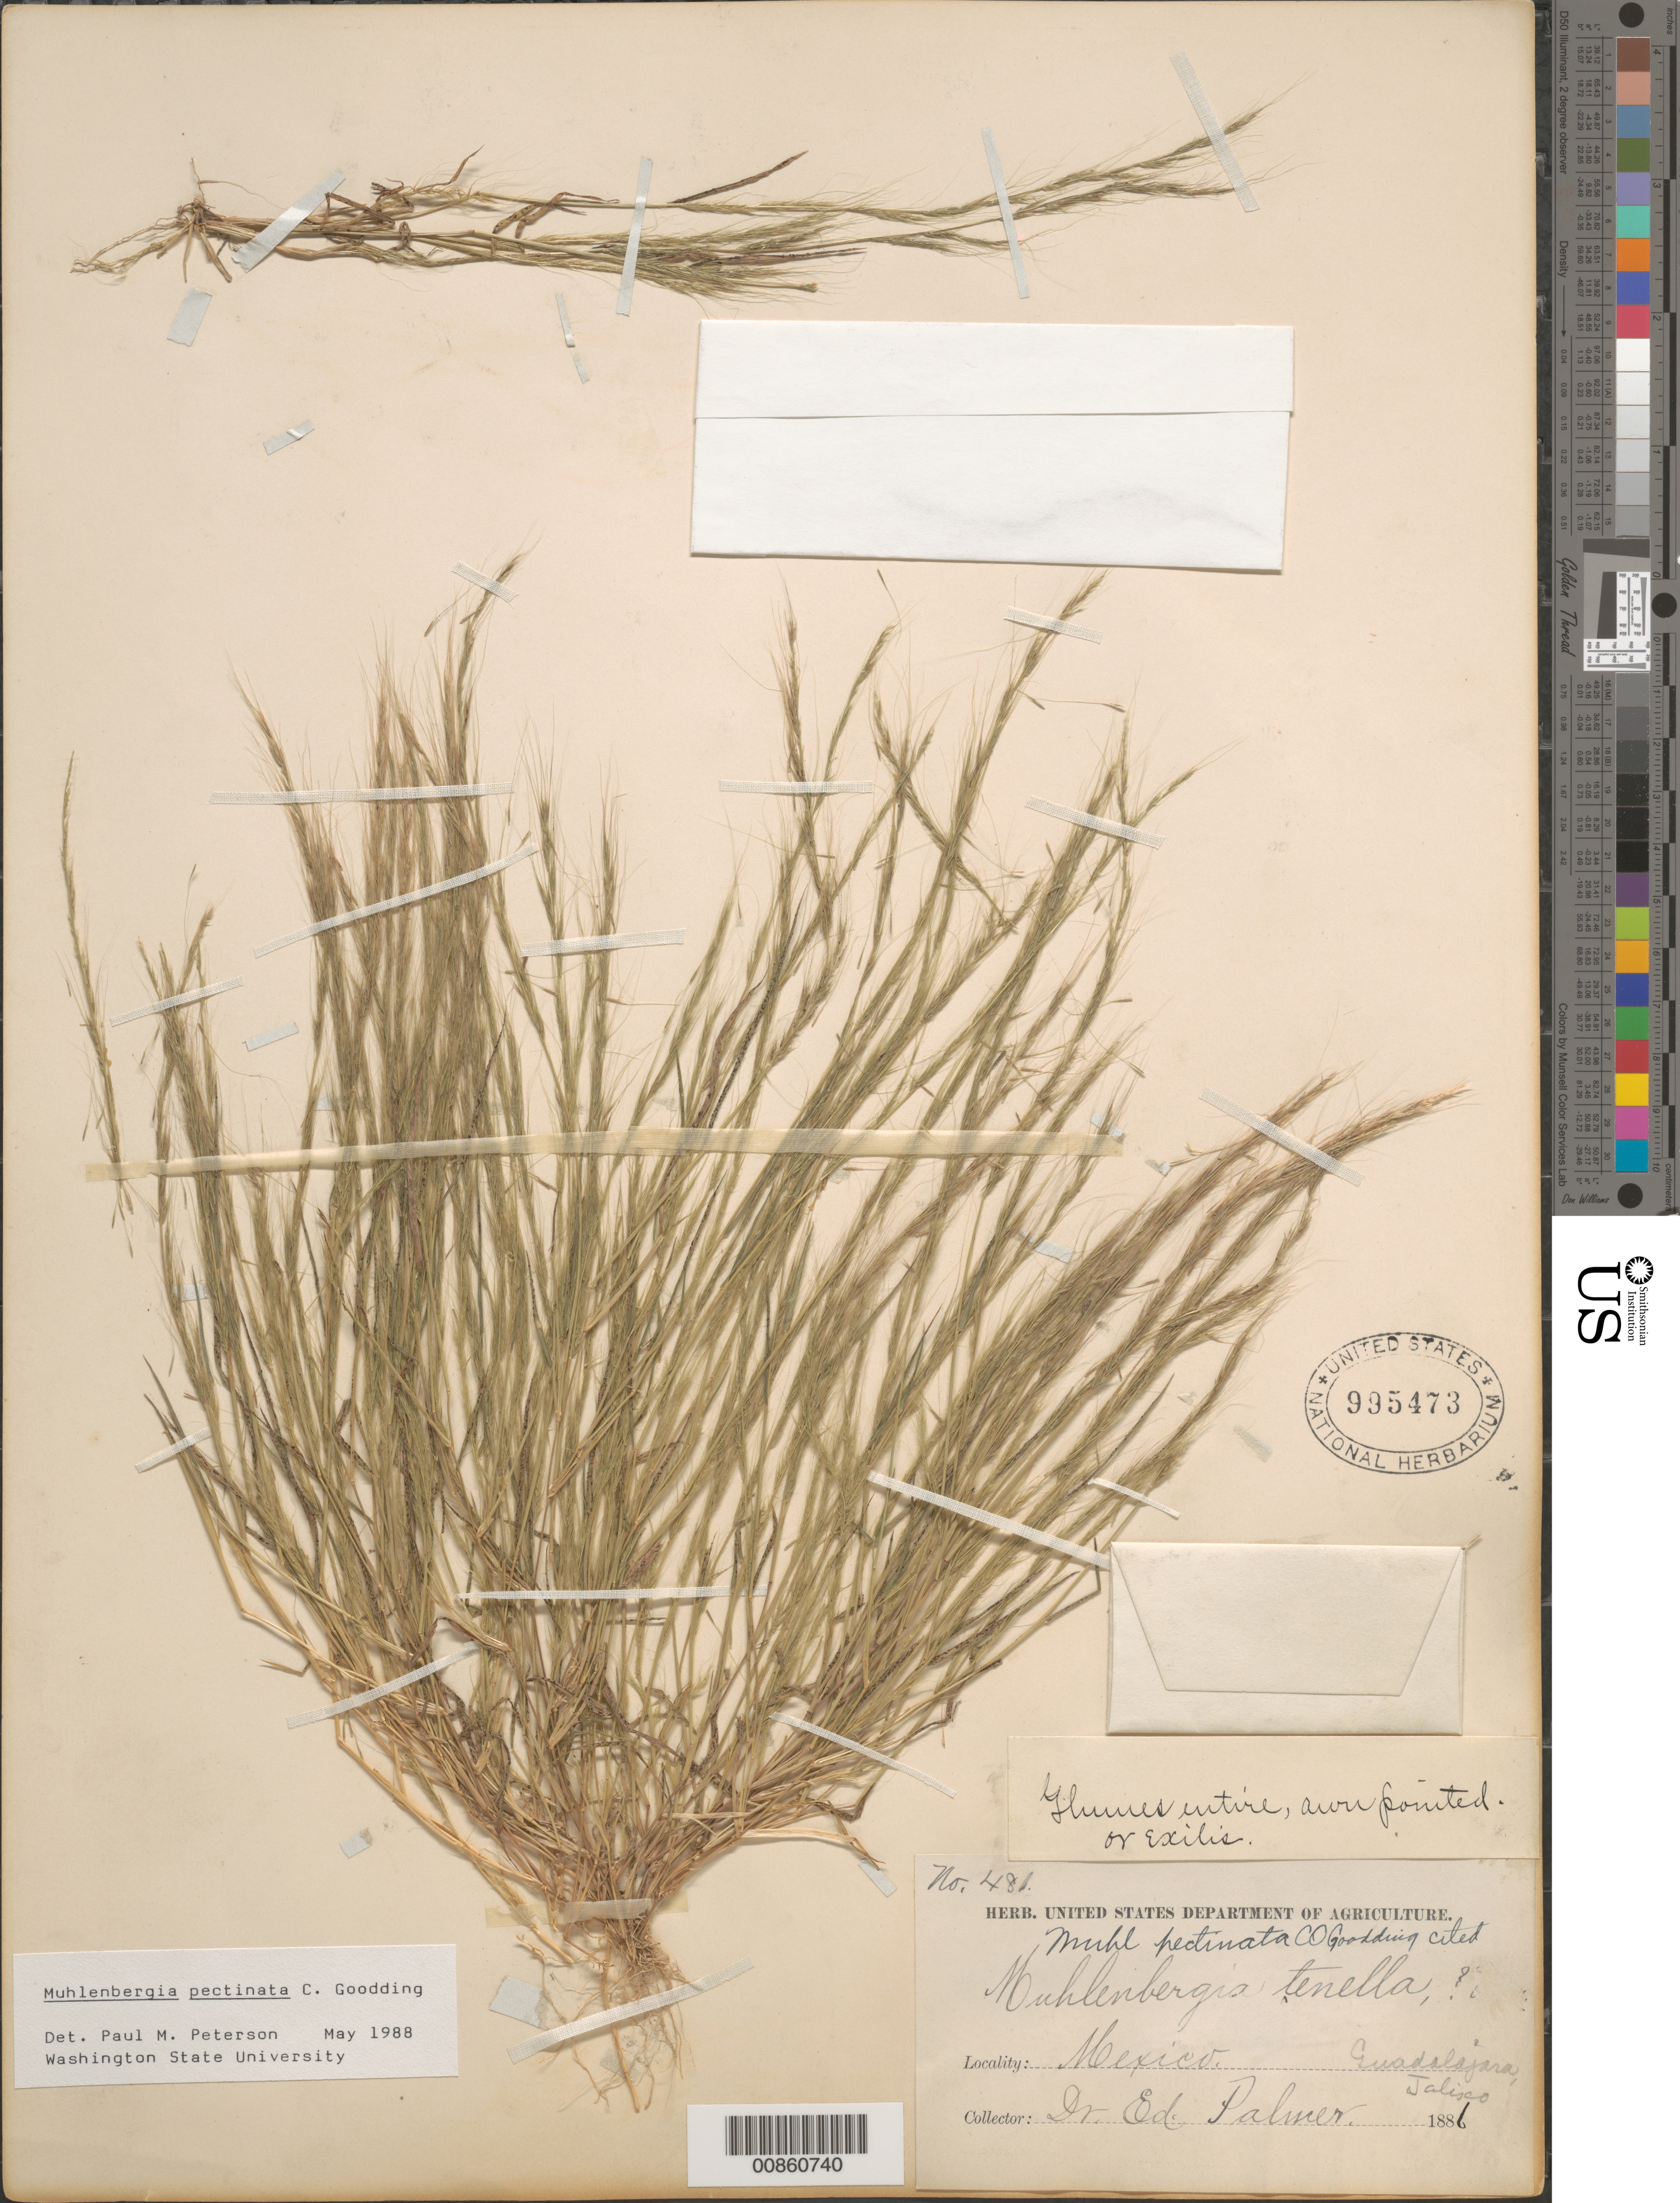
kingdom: Plantae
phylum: Tracheophyta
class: Liliopsida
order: Poales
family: Poaceae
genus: Muhlenbergia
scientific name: Muhlenbergia pectinata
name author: C.O. Goodd.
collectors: E. Palmer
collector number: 481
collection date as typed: Sep 1886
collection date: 1886-09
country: Mexico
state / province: Jalisco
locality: Guadalajara, Jal.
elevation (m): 1600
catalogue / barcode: US 995473